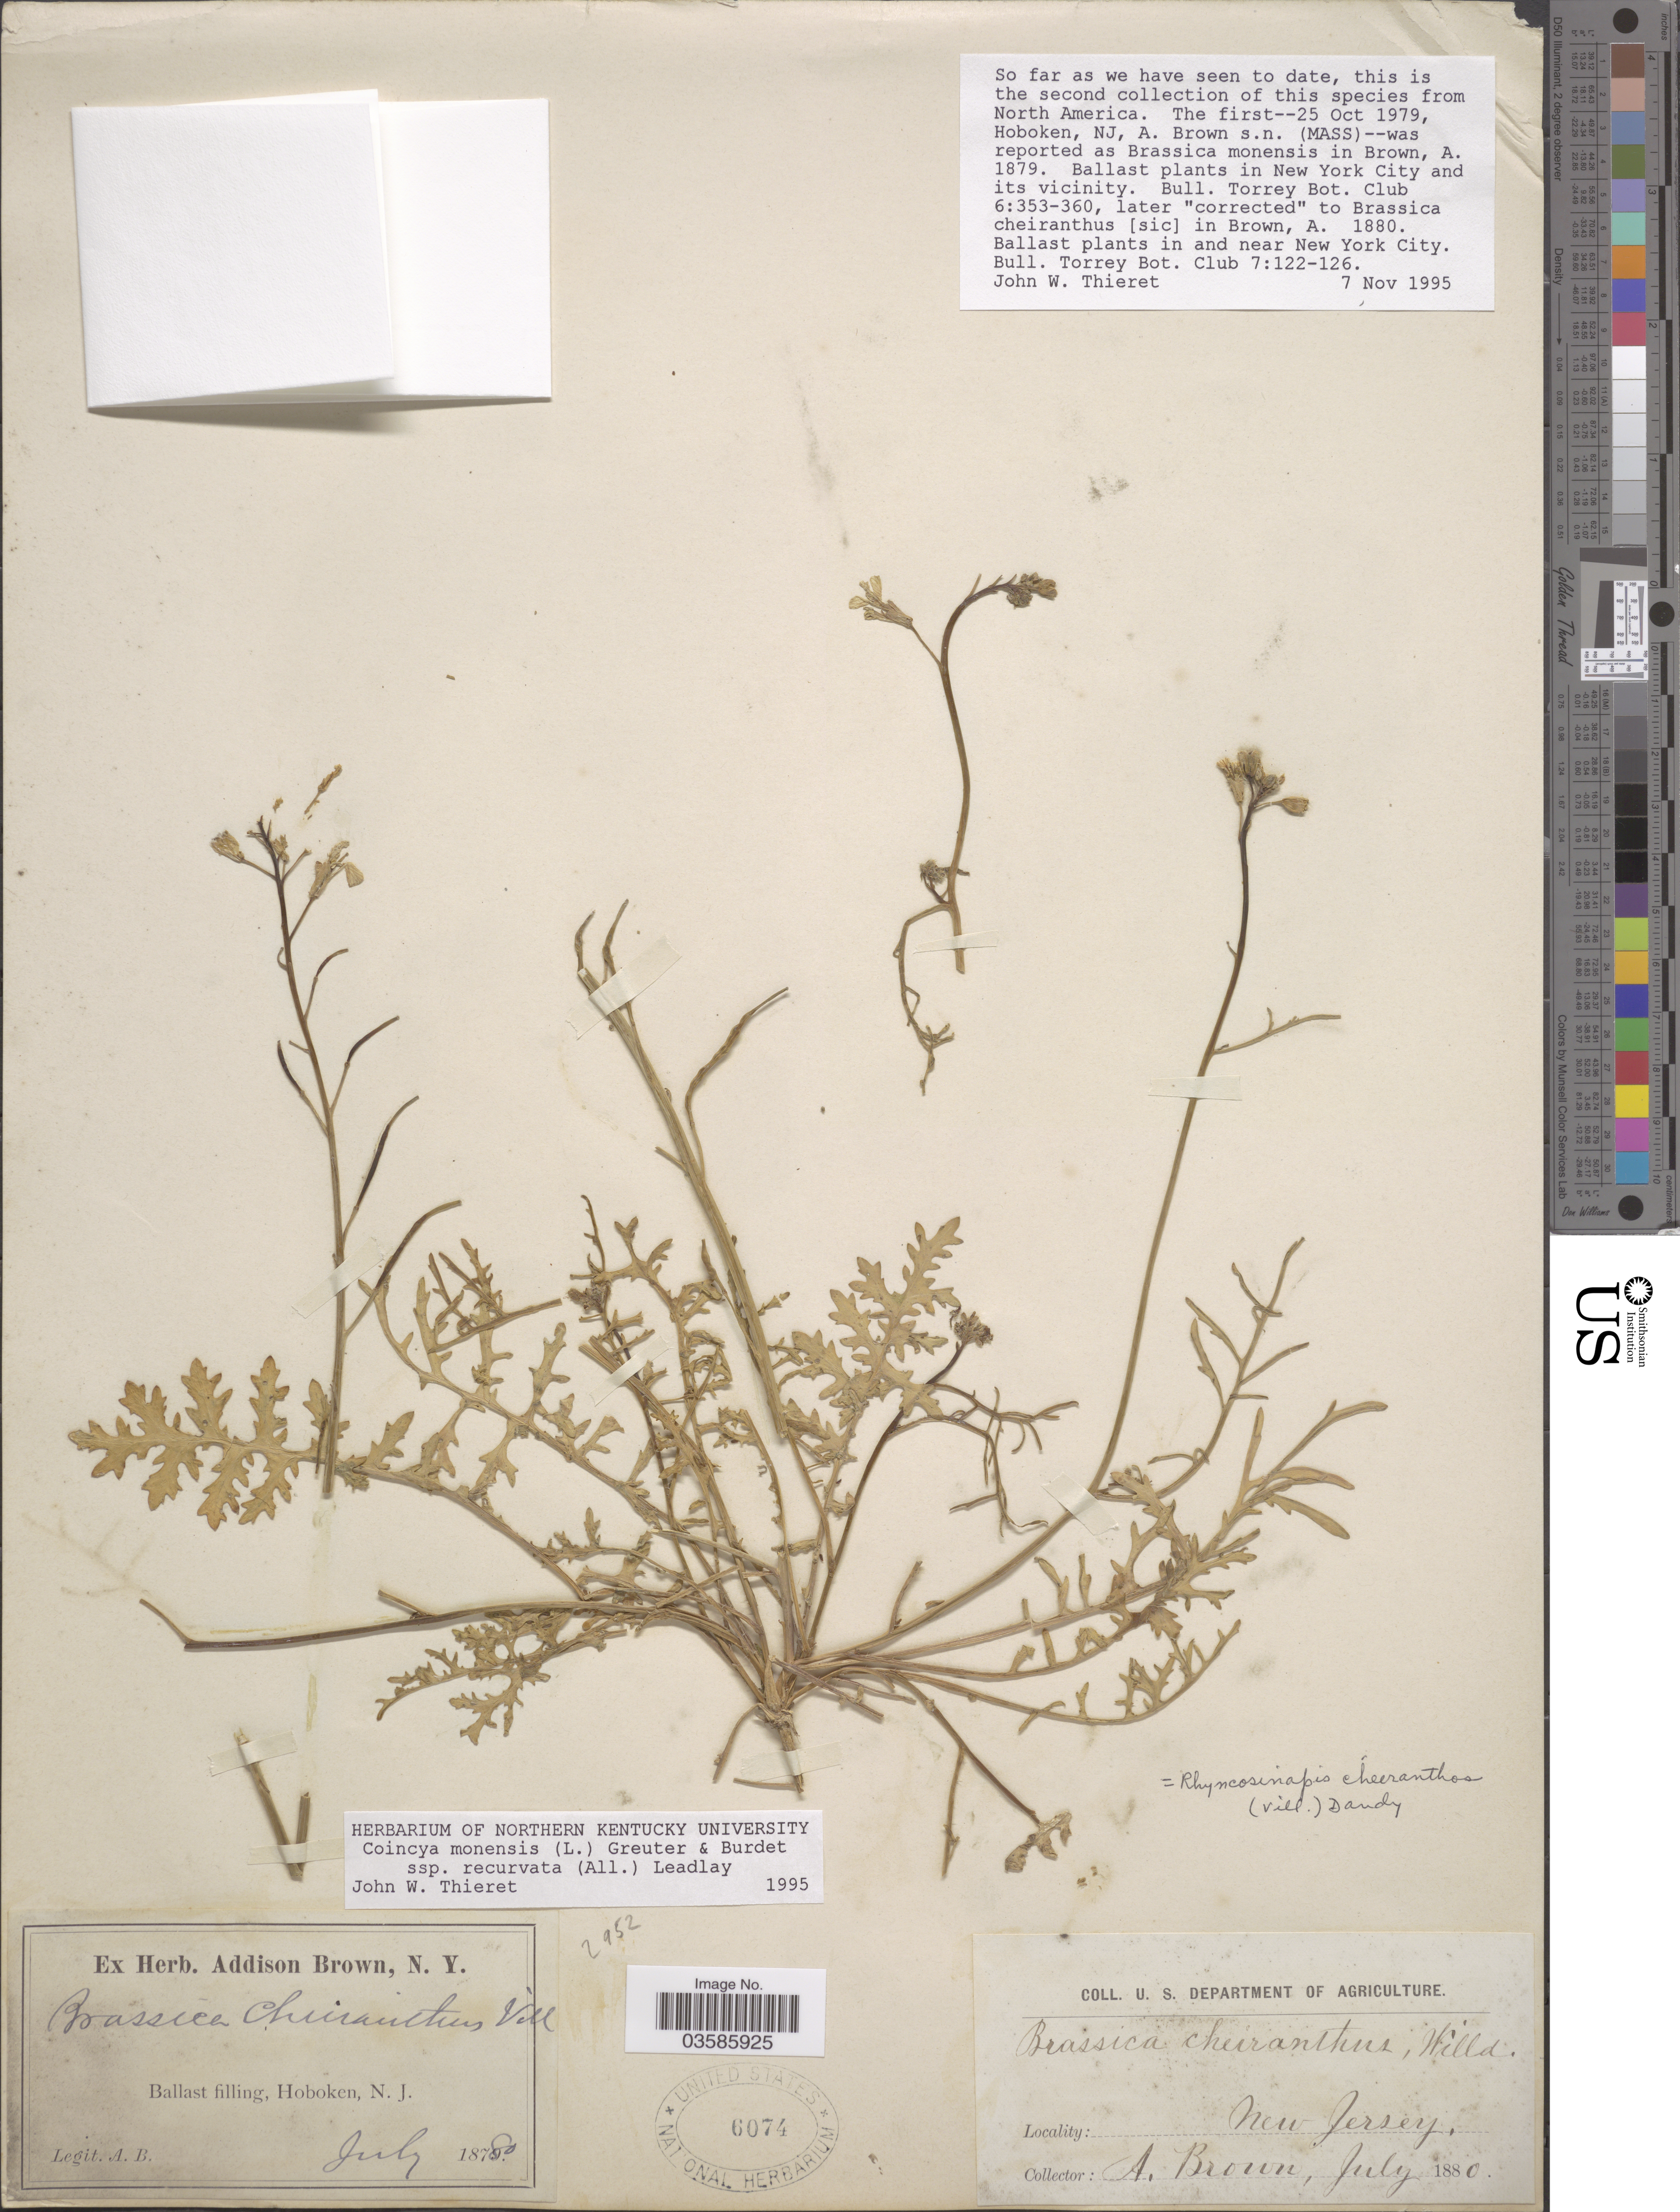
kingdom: Plantae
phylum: Tracheophyta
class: Magnoliopsida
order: Brassicales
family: Brassicaceae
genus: Coincya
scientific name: Coincya monensis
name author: (L.) Greuter & Burdet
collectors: A. Brown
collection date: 1880-07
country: United States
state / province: New Jersey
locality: Ballast filling, Hoboken.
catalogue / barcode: US 6074